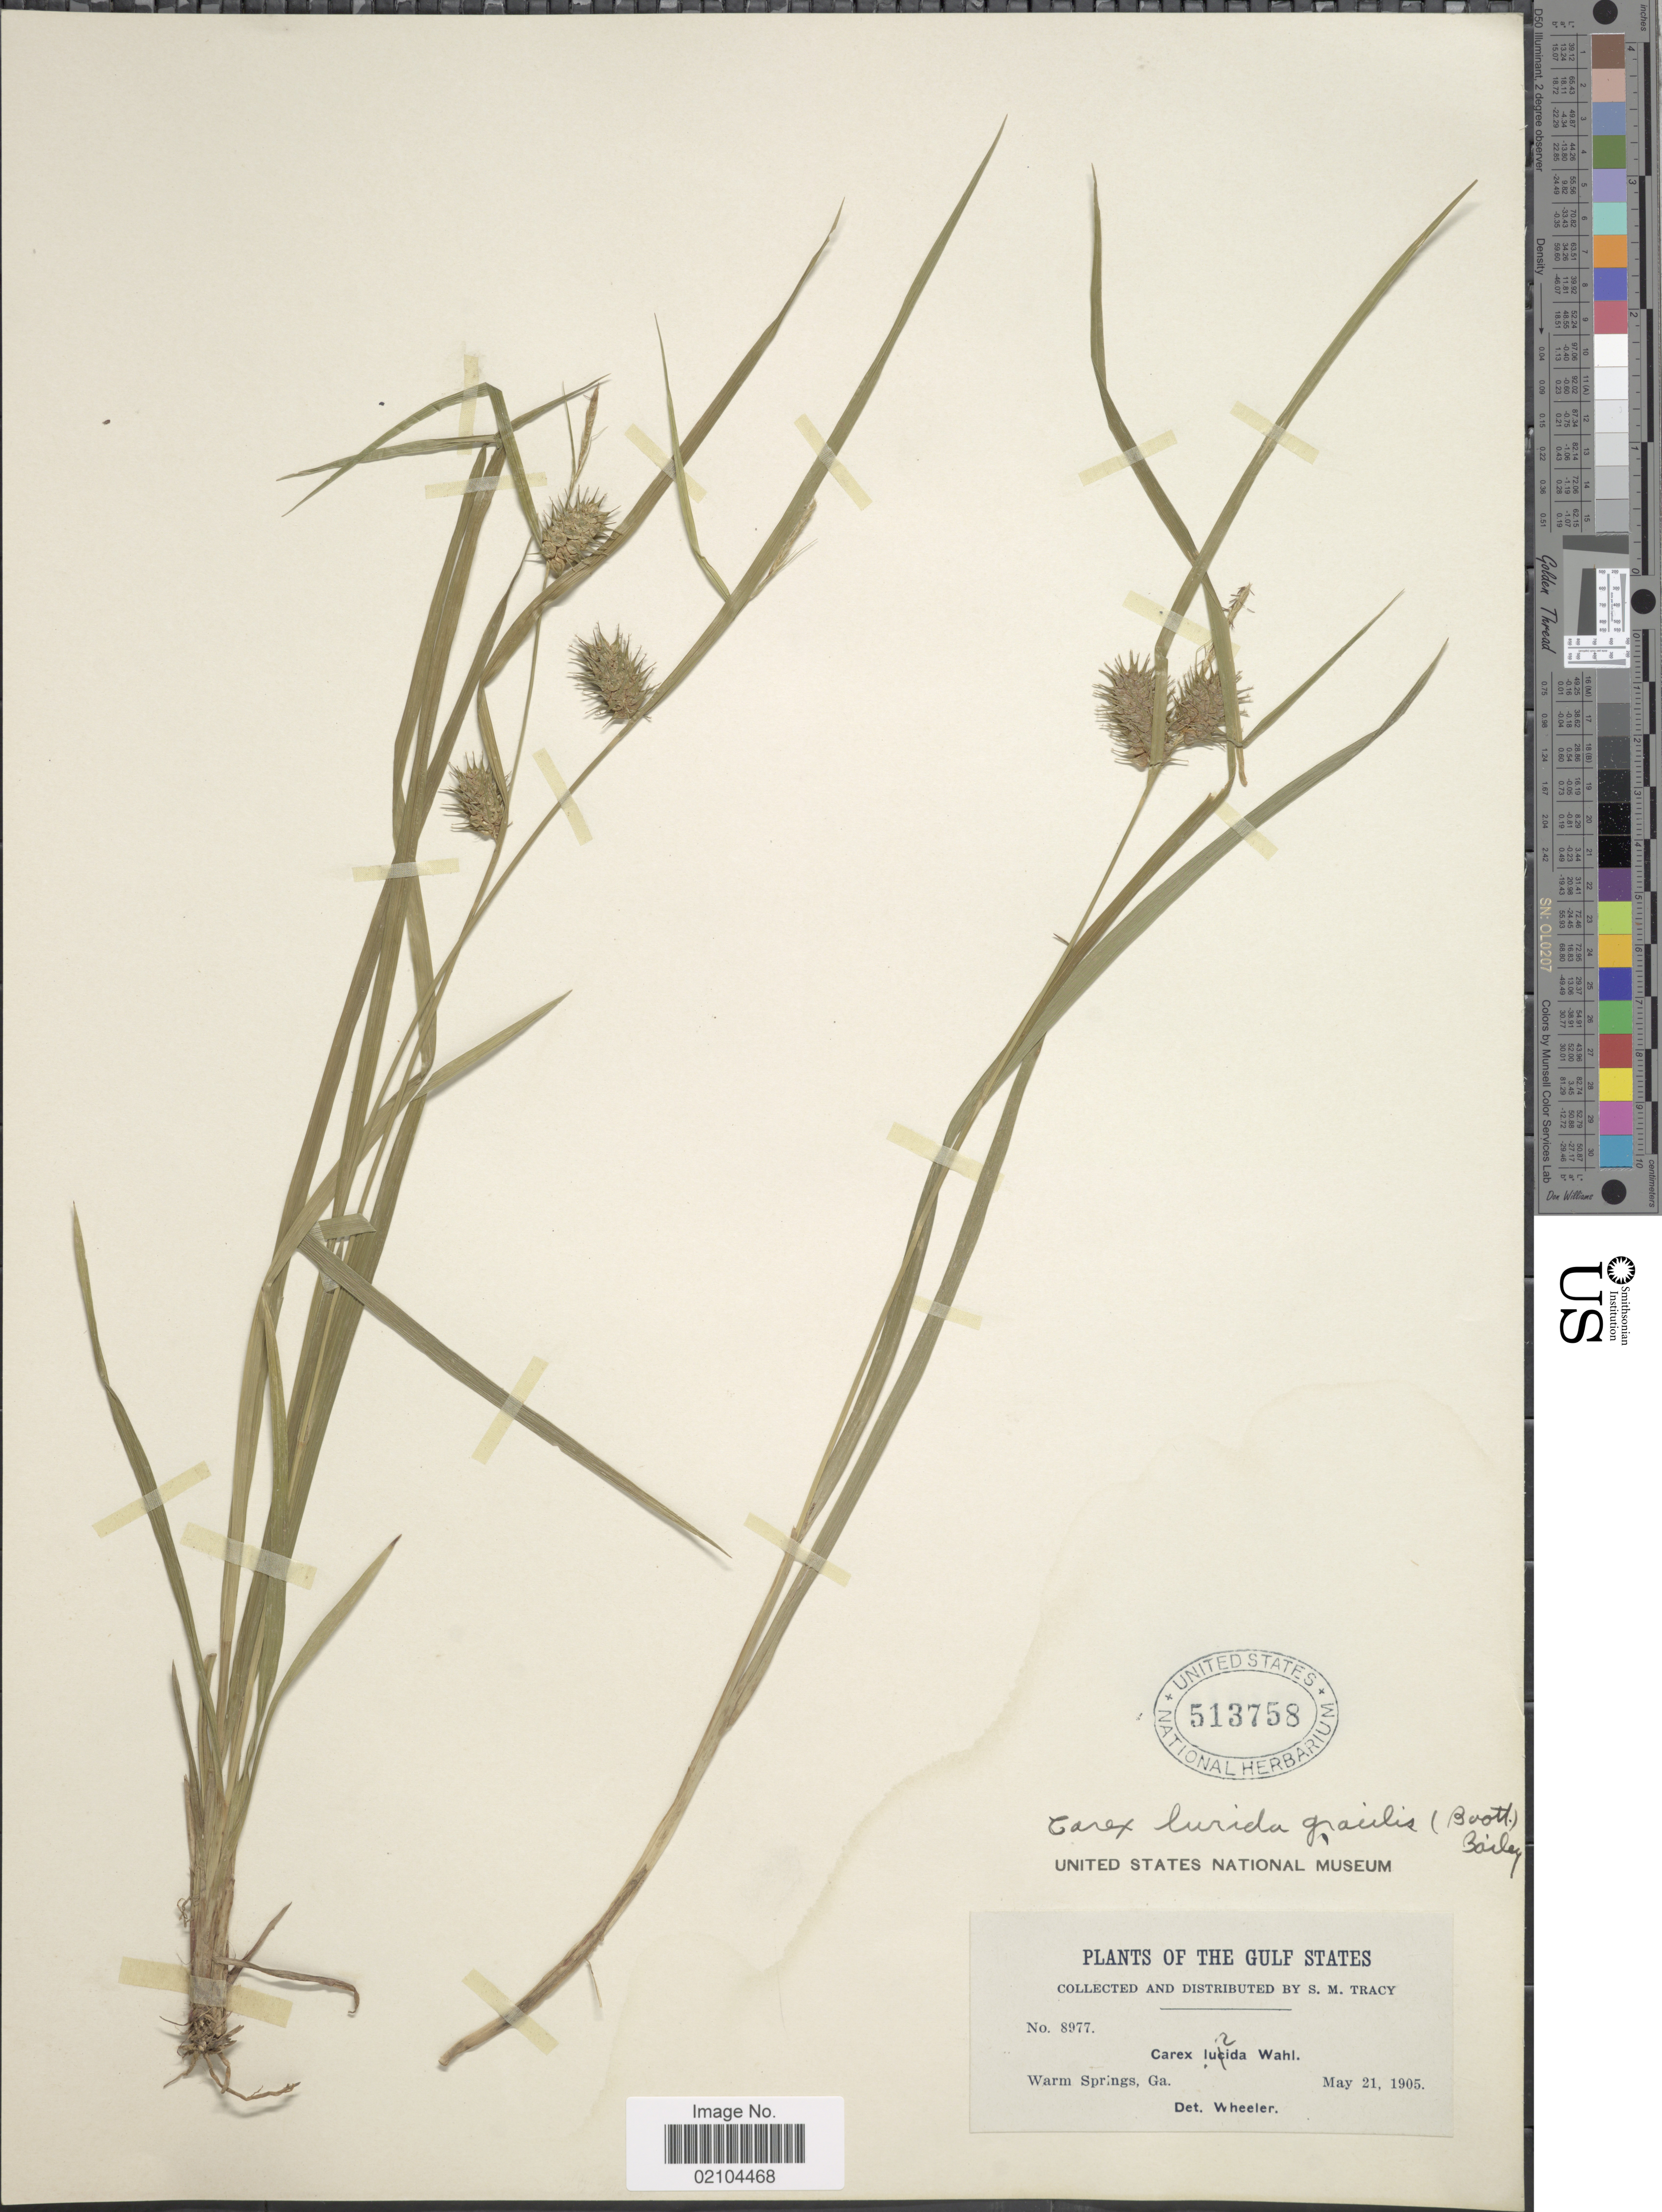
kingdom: Plantae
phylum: Tracheophyta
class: Liliopsida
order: Poales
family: Cyperaceae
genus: Carex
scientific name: Carex baileyi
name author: Britton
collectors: S. M. Tracy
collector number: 8977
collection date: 1905-05-21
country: United States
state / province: Georgia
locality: The Gulf States, Warm Springs.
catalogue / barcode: US 513758